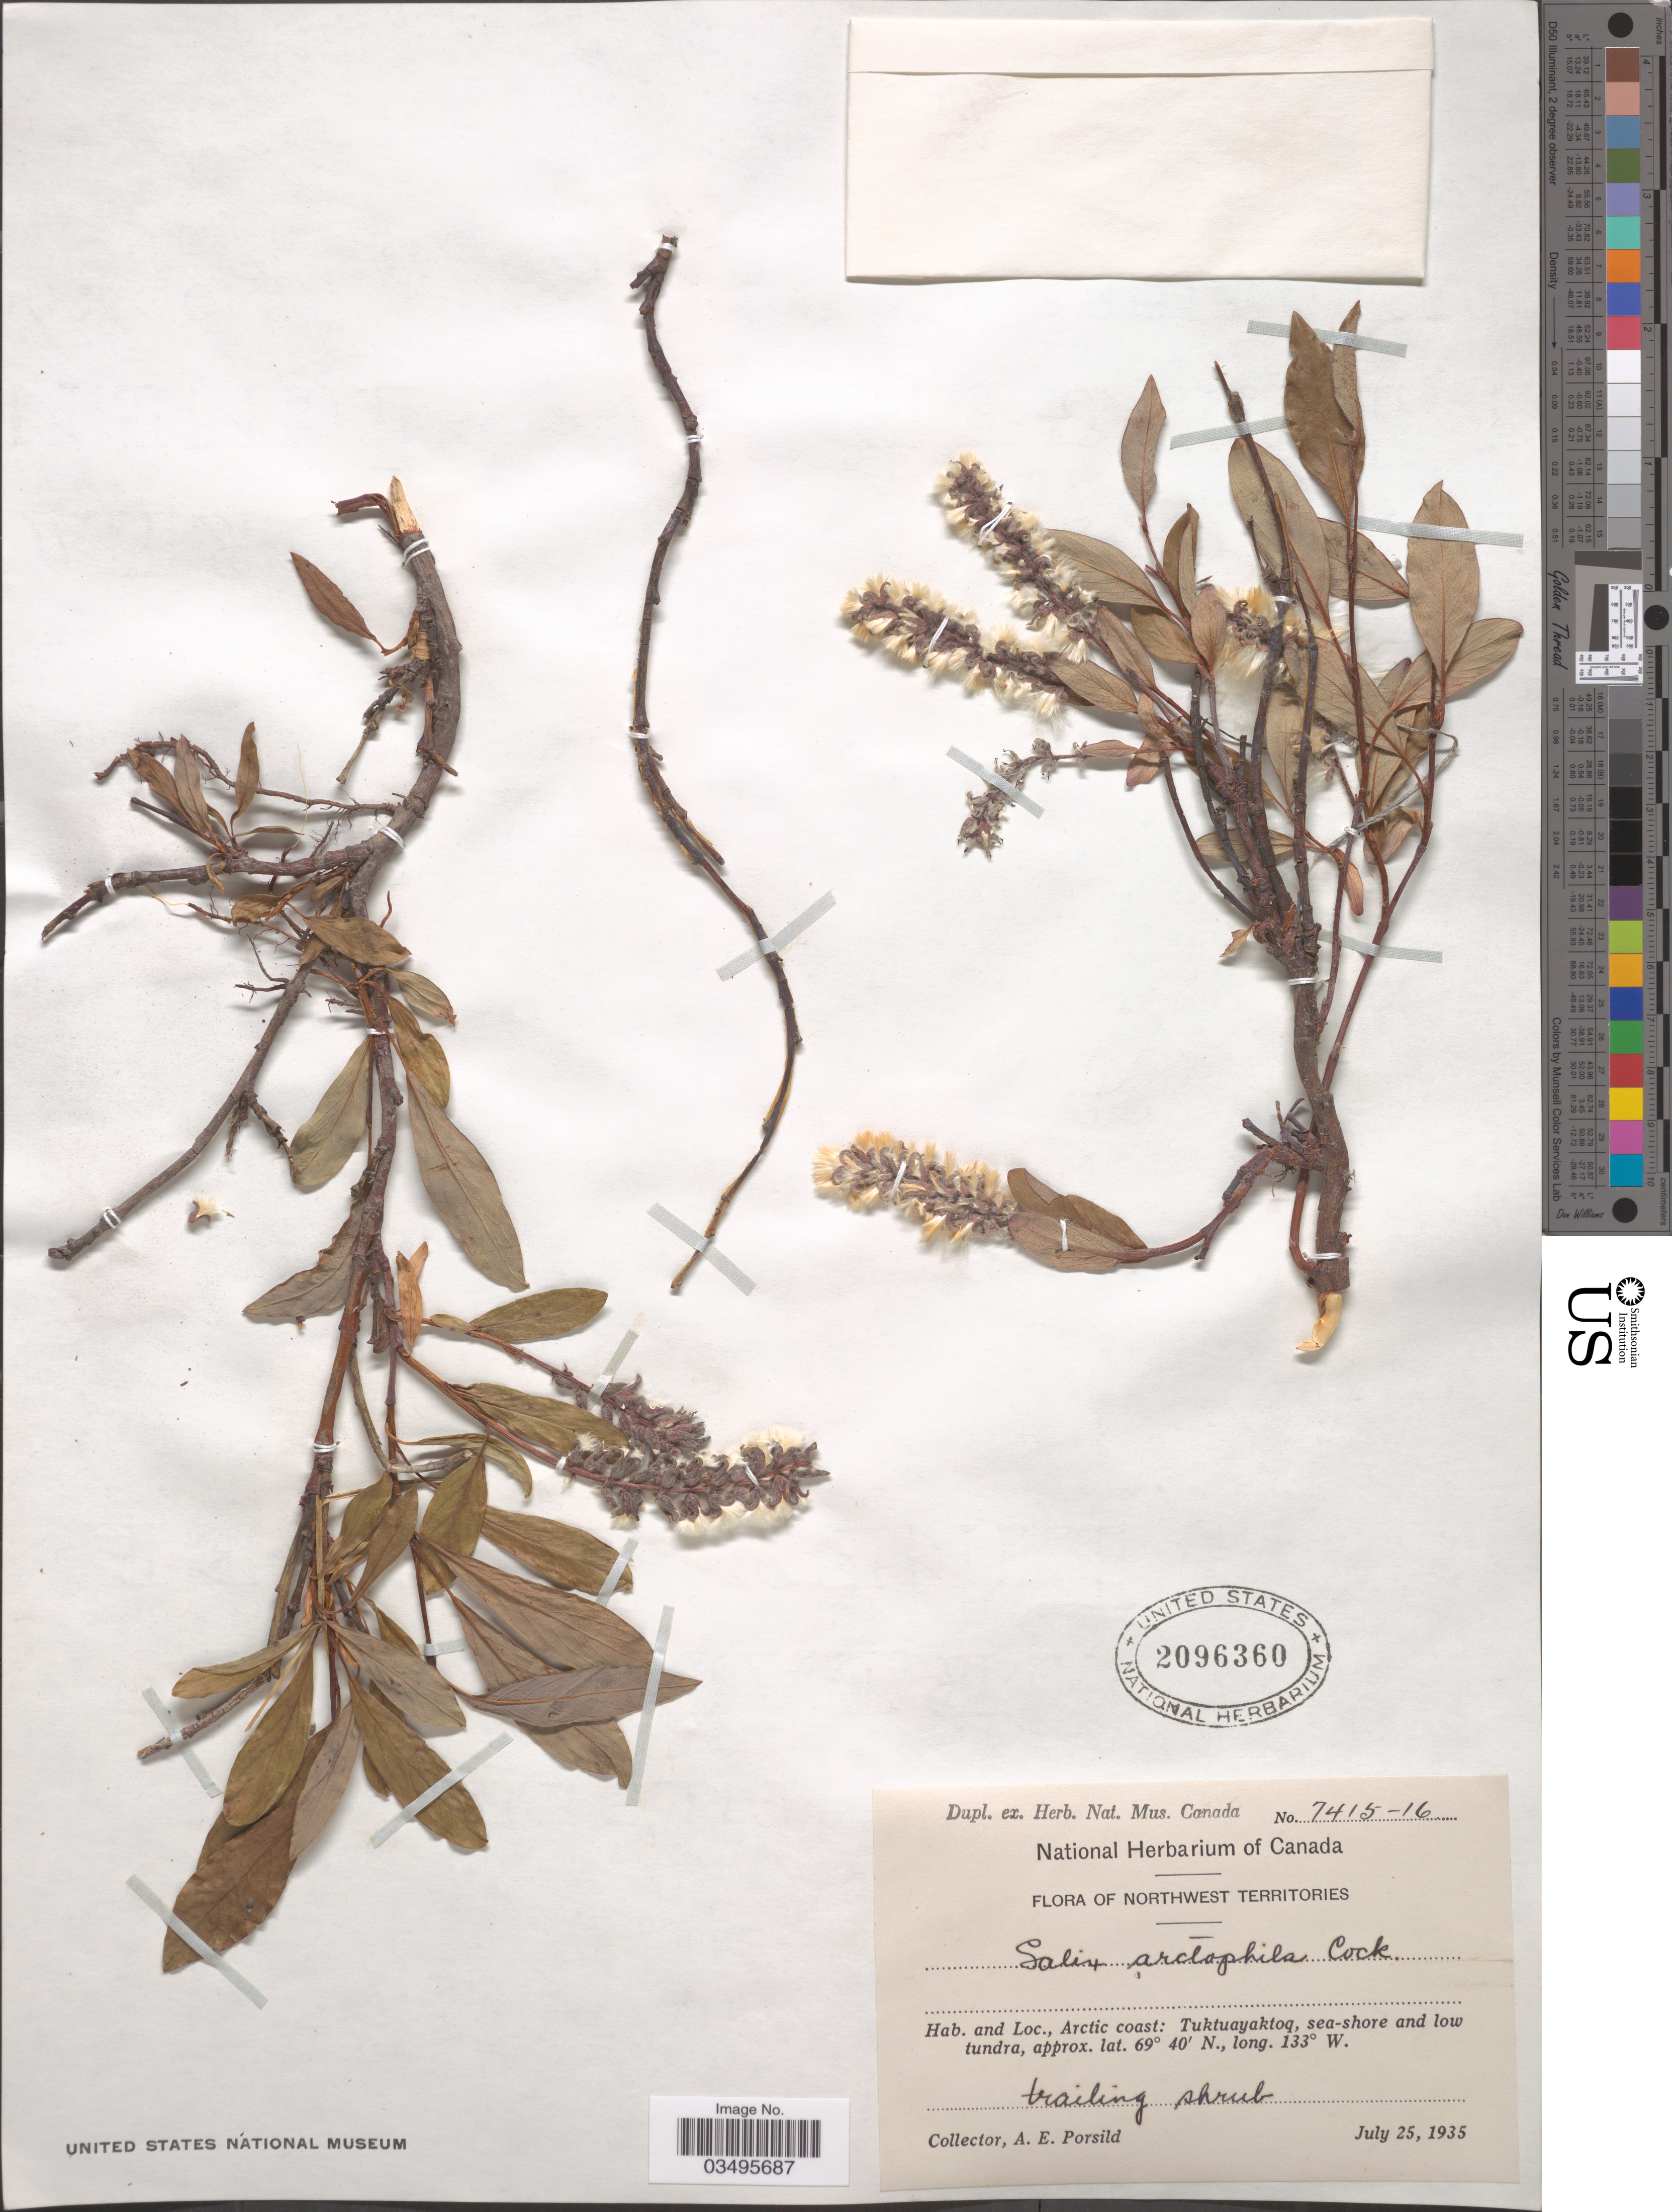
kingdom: Plantae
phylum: Tracheophyta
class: Magnoliopsida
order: Malpighiales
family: Salicaceae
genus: Salix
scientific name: Salix arctophila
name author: Cockerell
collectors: A. E. Porsild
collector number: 7415-16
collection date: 1935-07-25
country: Canada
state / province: Northwest Territories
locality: Arctic coast: Tuktuayaktoq, sea-shore and low tundra.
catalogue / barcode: US 2096360